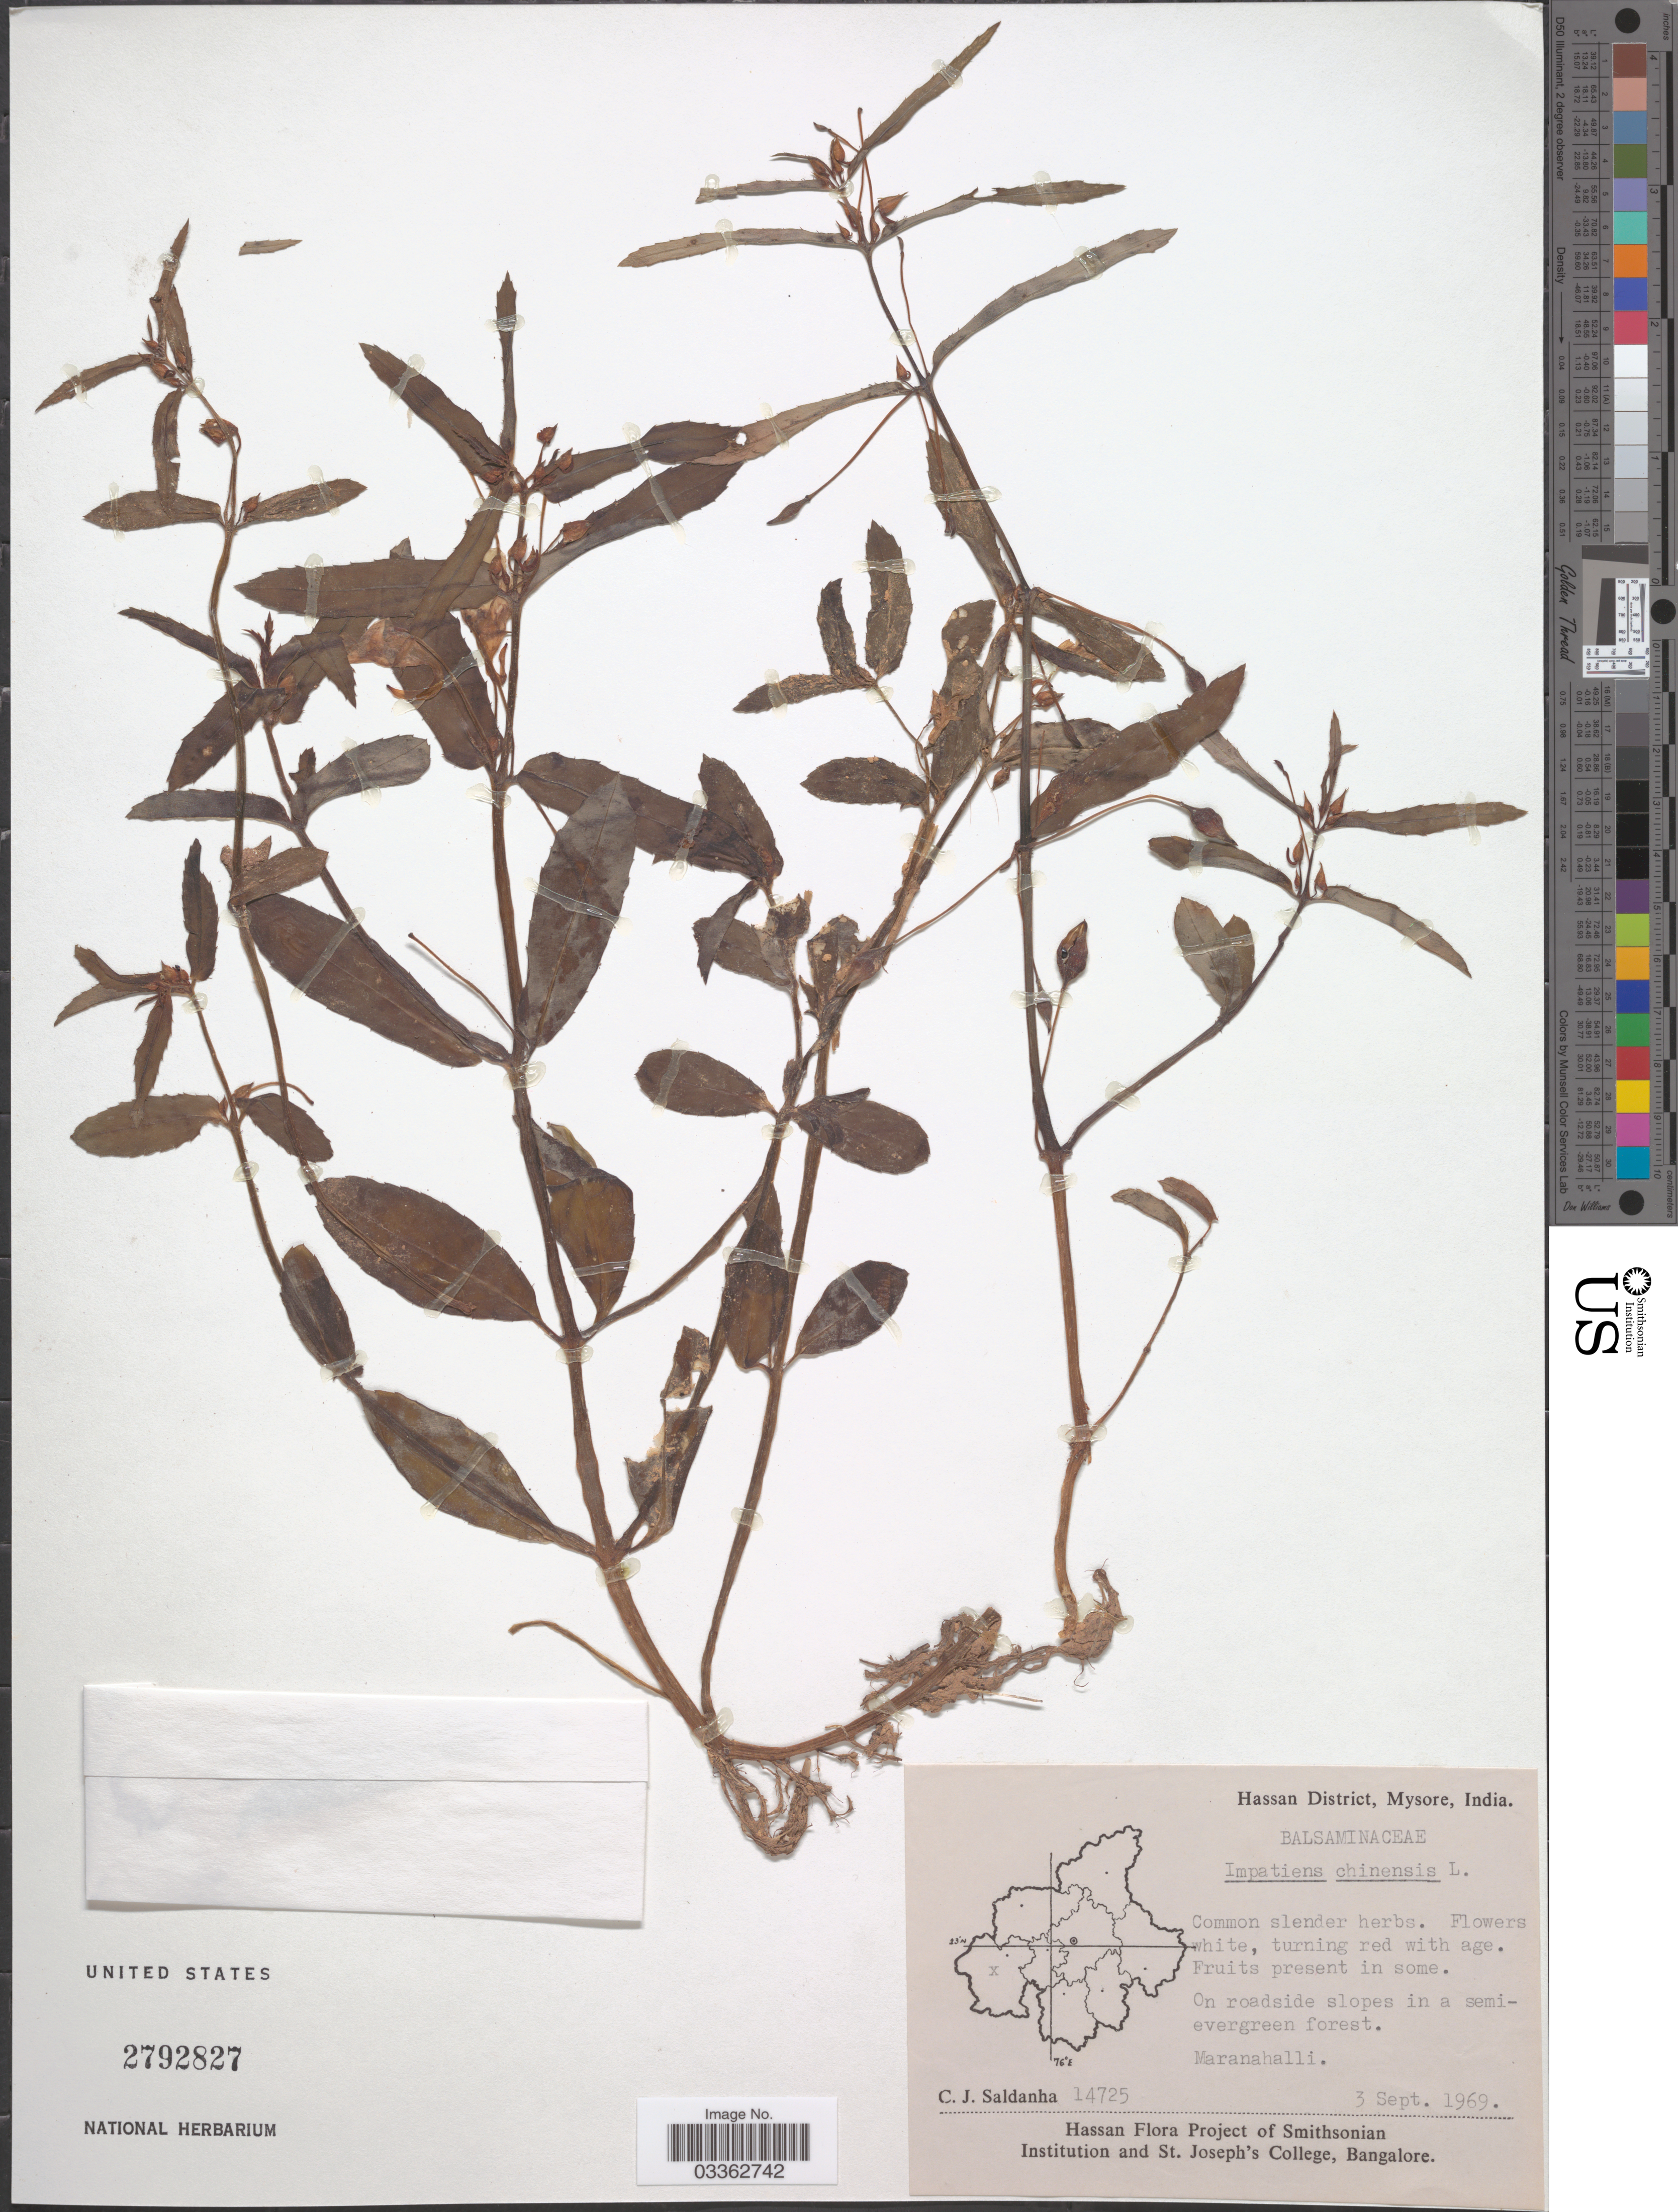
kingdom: Plantae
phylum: Tracheophyta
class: Magnoliopsida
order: Ericales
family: Balsaminaceae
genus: Impatiens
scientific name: Impatiens chinensis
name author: L.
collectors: C. J. Saldanha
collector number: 14725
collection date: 1969-09-03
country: India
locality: Hassan District, Mysore. Maranahalli.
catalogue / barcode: US 2792827